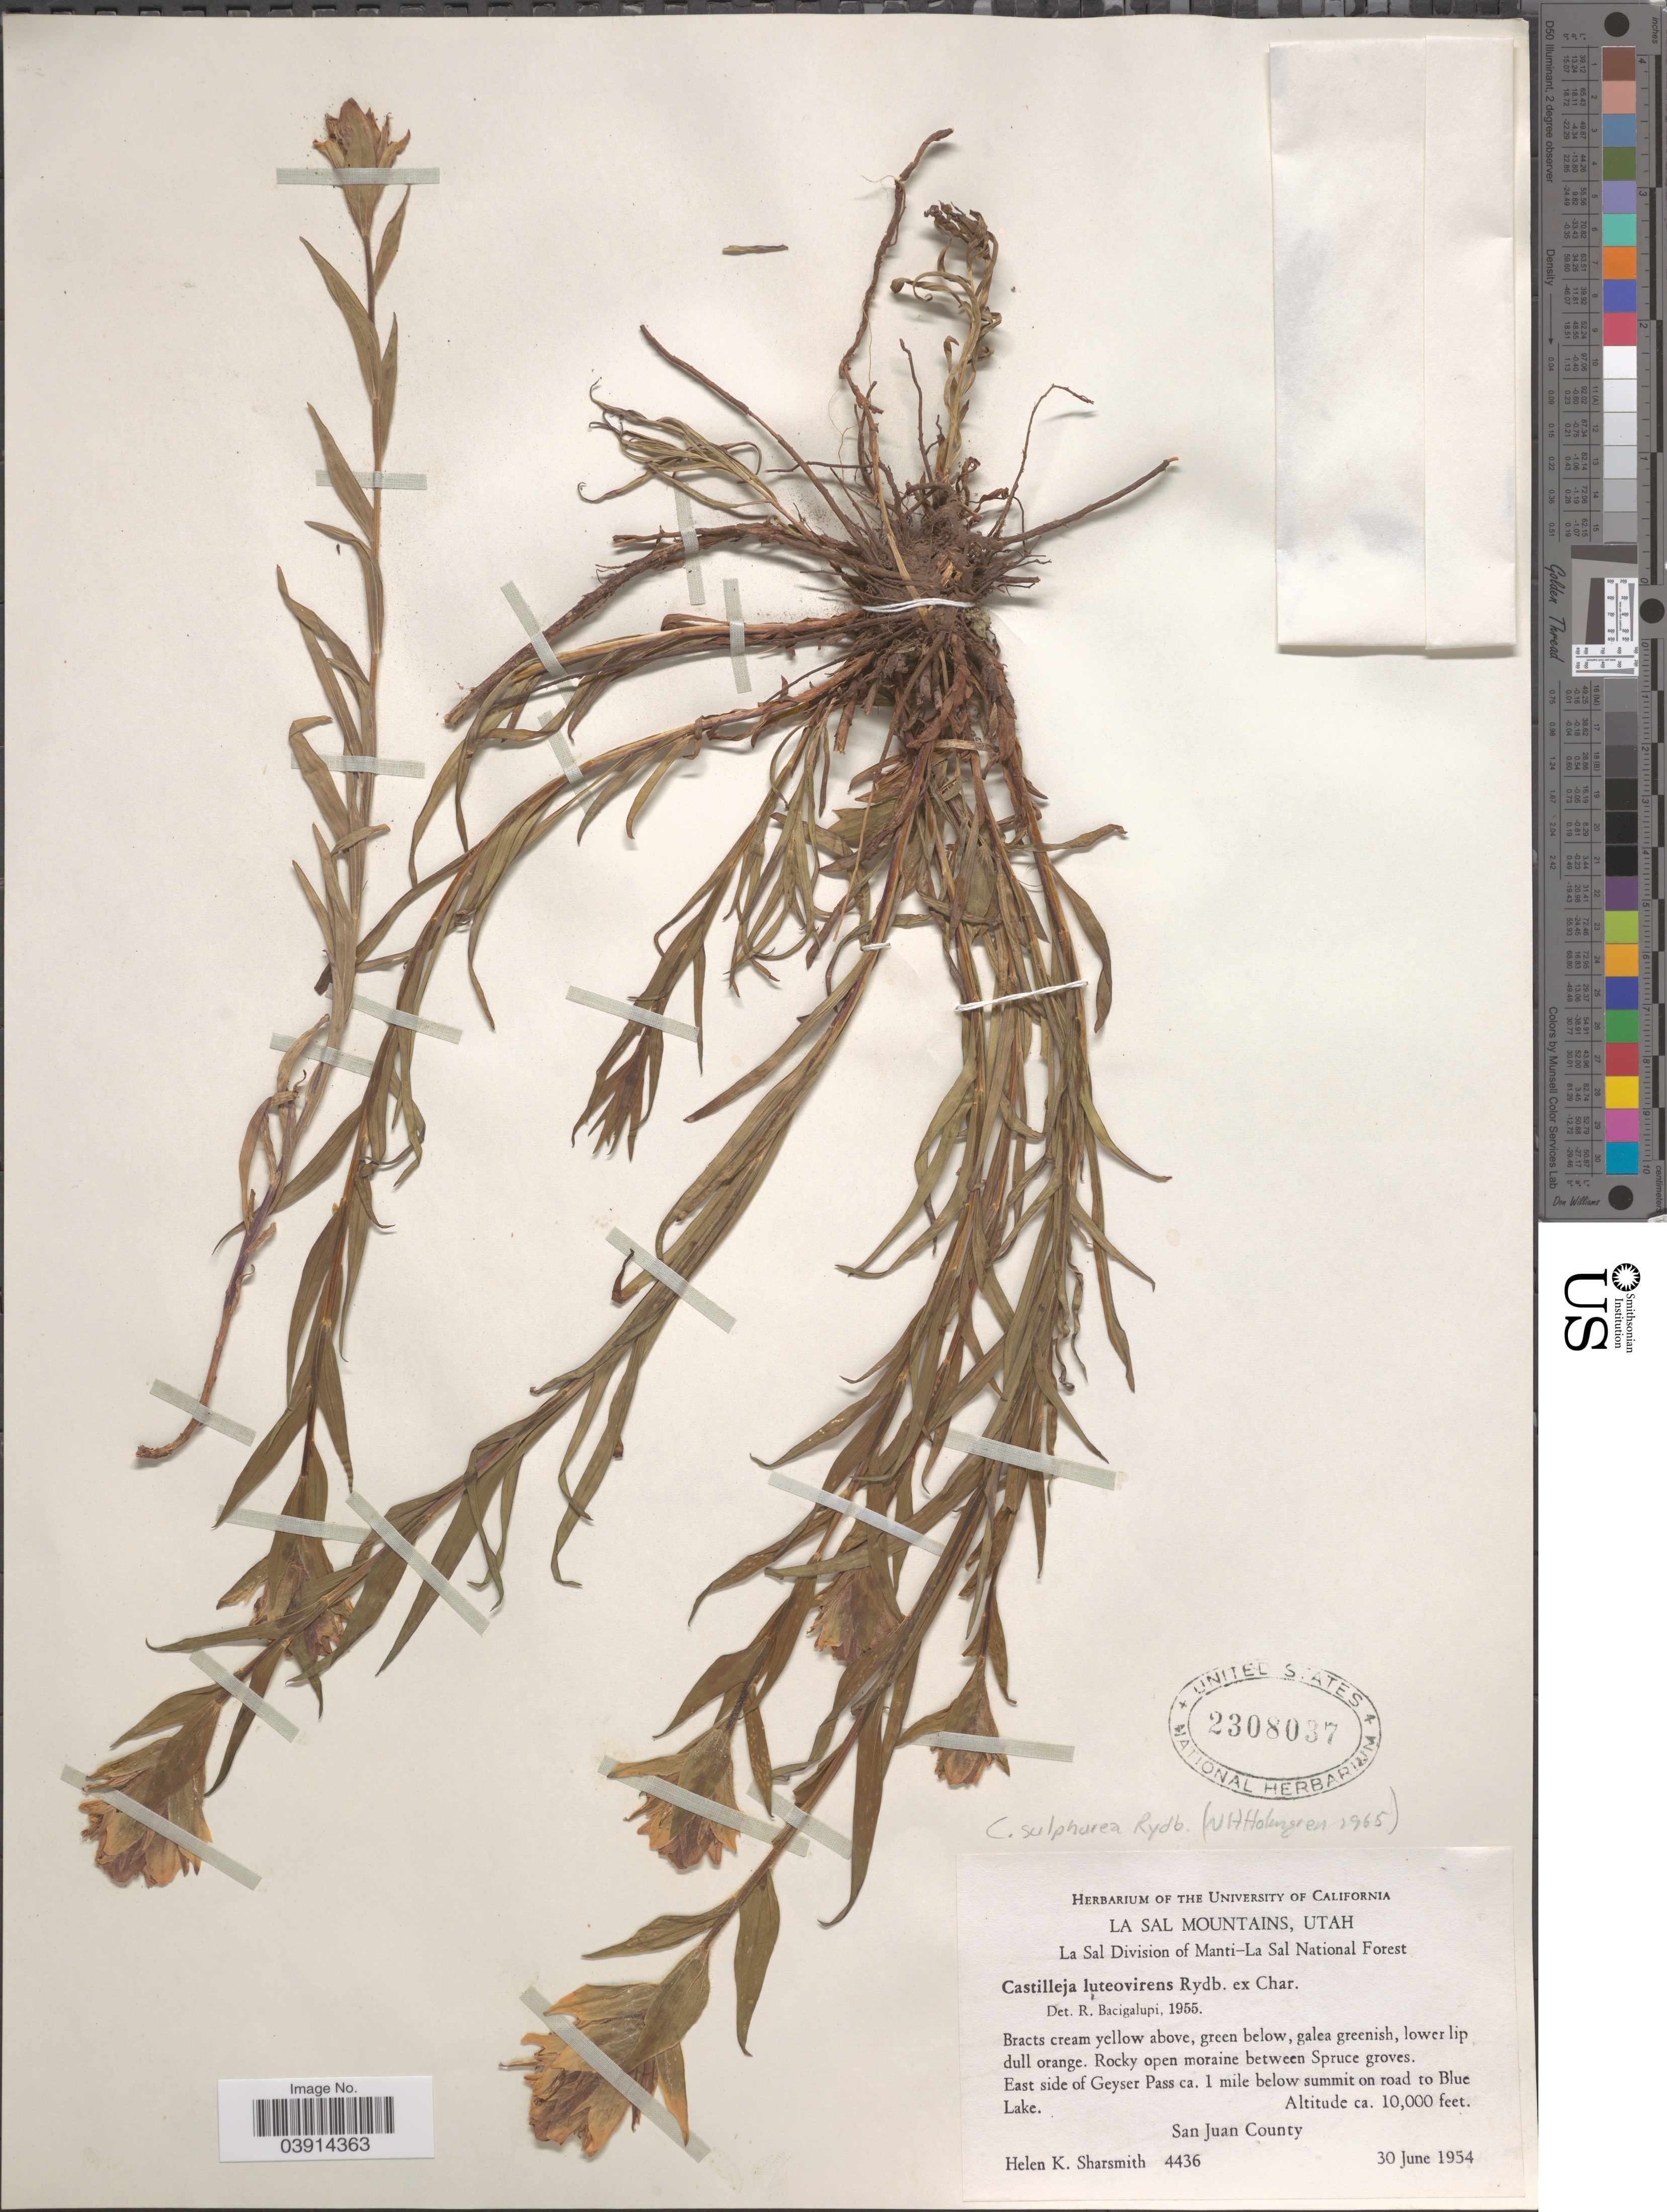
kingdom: Plantae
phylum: Tracheophyta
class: Magnoliopsida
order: Lamiales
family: Orobanchaceae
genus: Castilleja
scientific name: Castilleja sulphurea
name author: Rydb.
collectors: H. Sharsmith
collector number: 4436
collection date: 1954-06-30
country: United States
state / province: Utah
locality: La Sal Mountains. La Sal Division of Manti-La Sal National Forest. East side of Geyser Pass ca. 1 mile below summit on road to Blue Lake. San Juan County.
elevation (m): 3048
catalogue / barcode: US 2308037